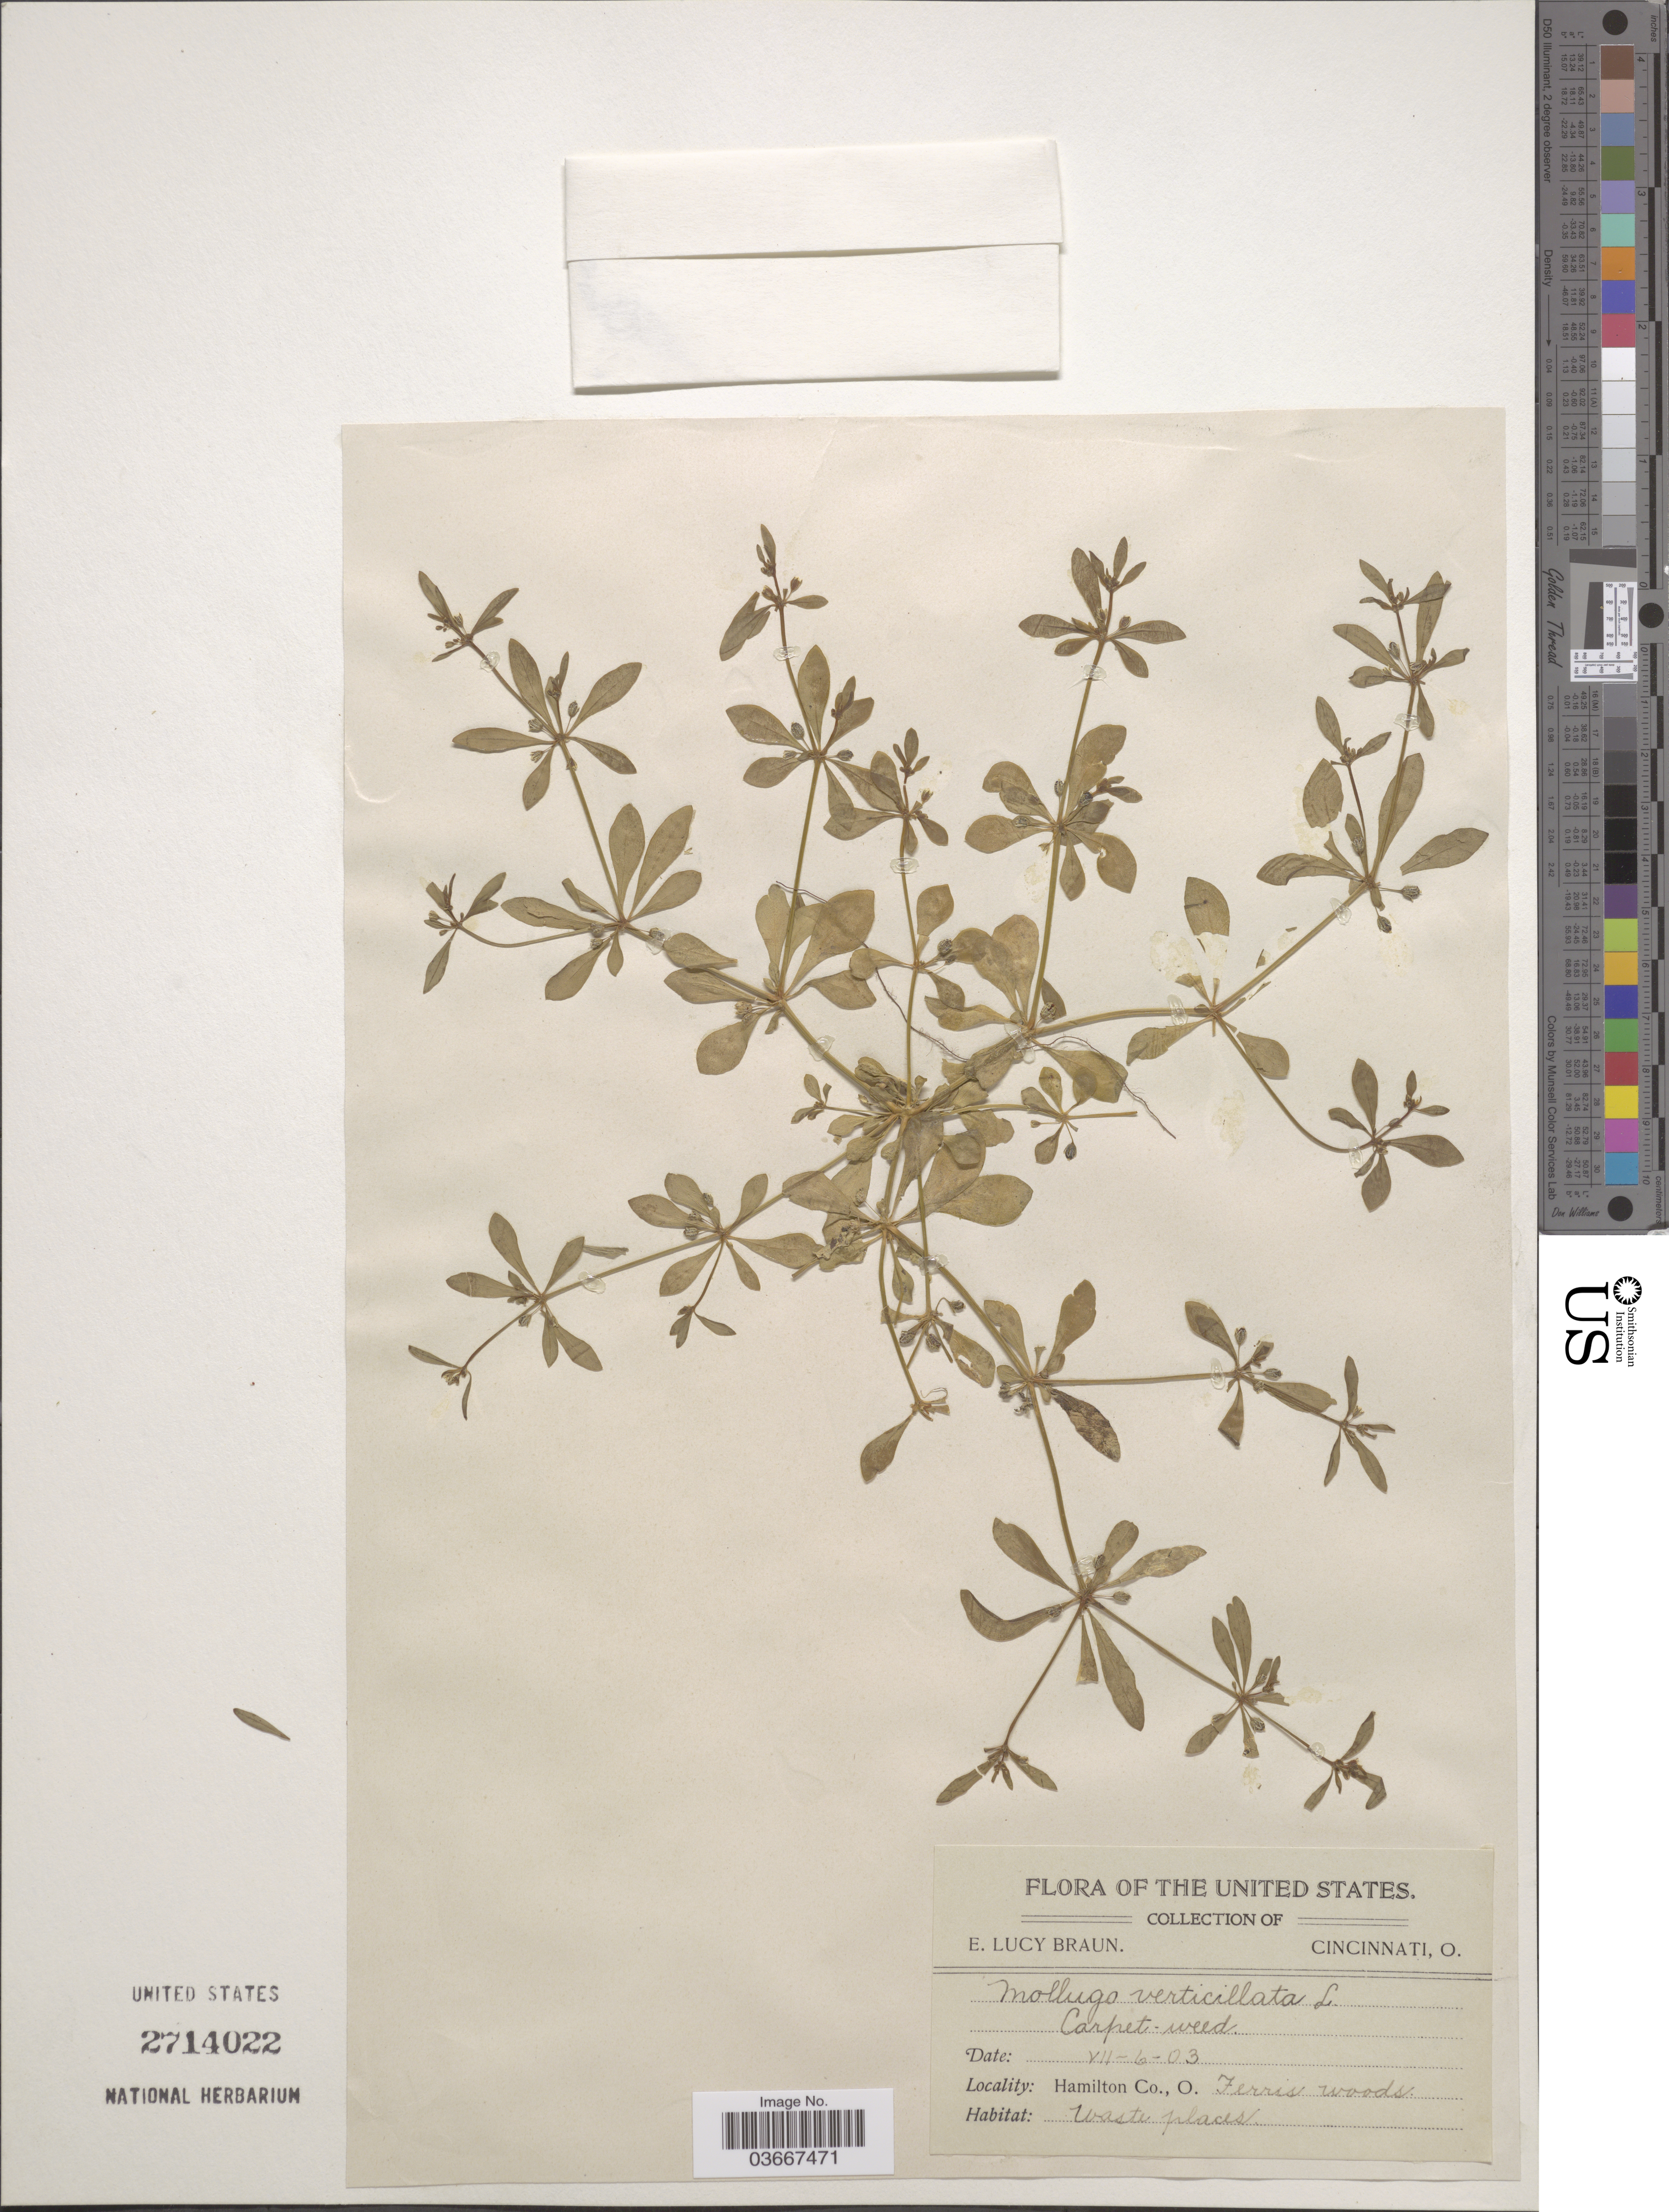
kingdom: Plantae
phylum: Tracheophyta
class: Magnoliopsida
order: Caryophyllales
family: Molluginaceae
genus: Mollugo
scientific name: Mollugo verticillata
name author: L.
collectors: E. L. Braun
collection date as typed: Transcribed d/m/y: 6/7/3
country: United States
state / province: Ohio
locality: Hamilton Co., Ferris woods.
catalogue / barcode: US 2714022